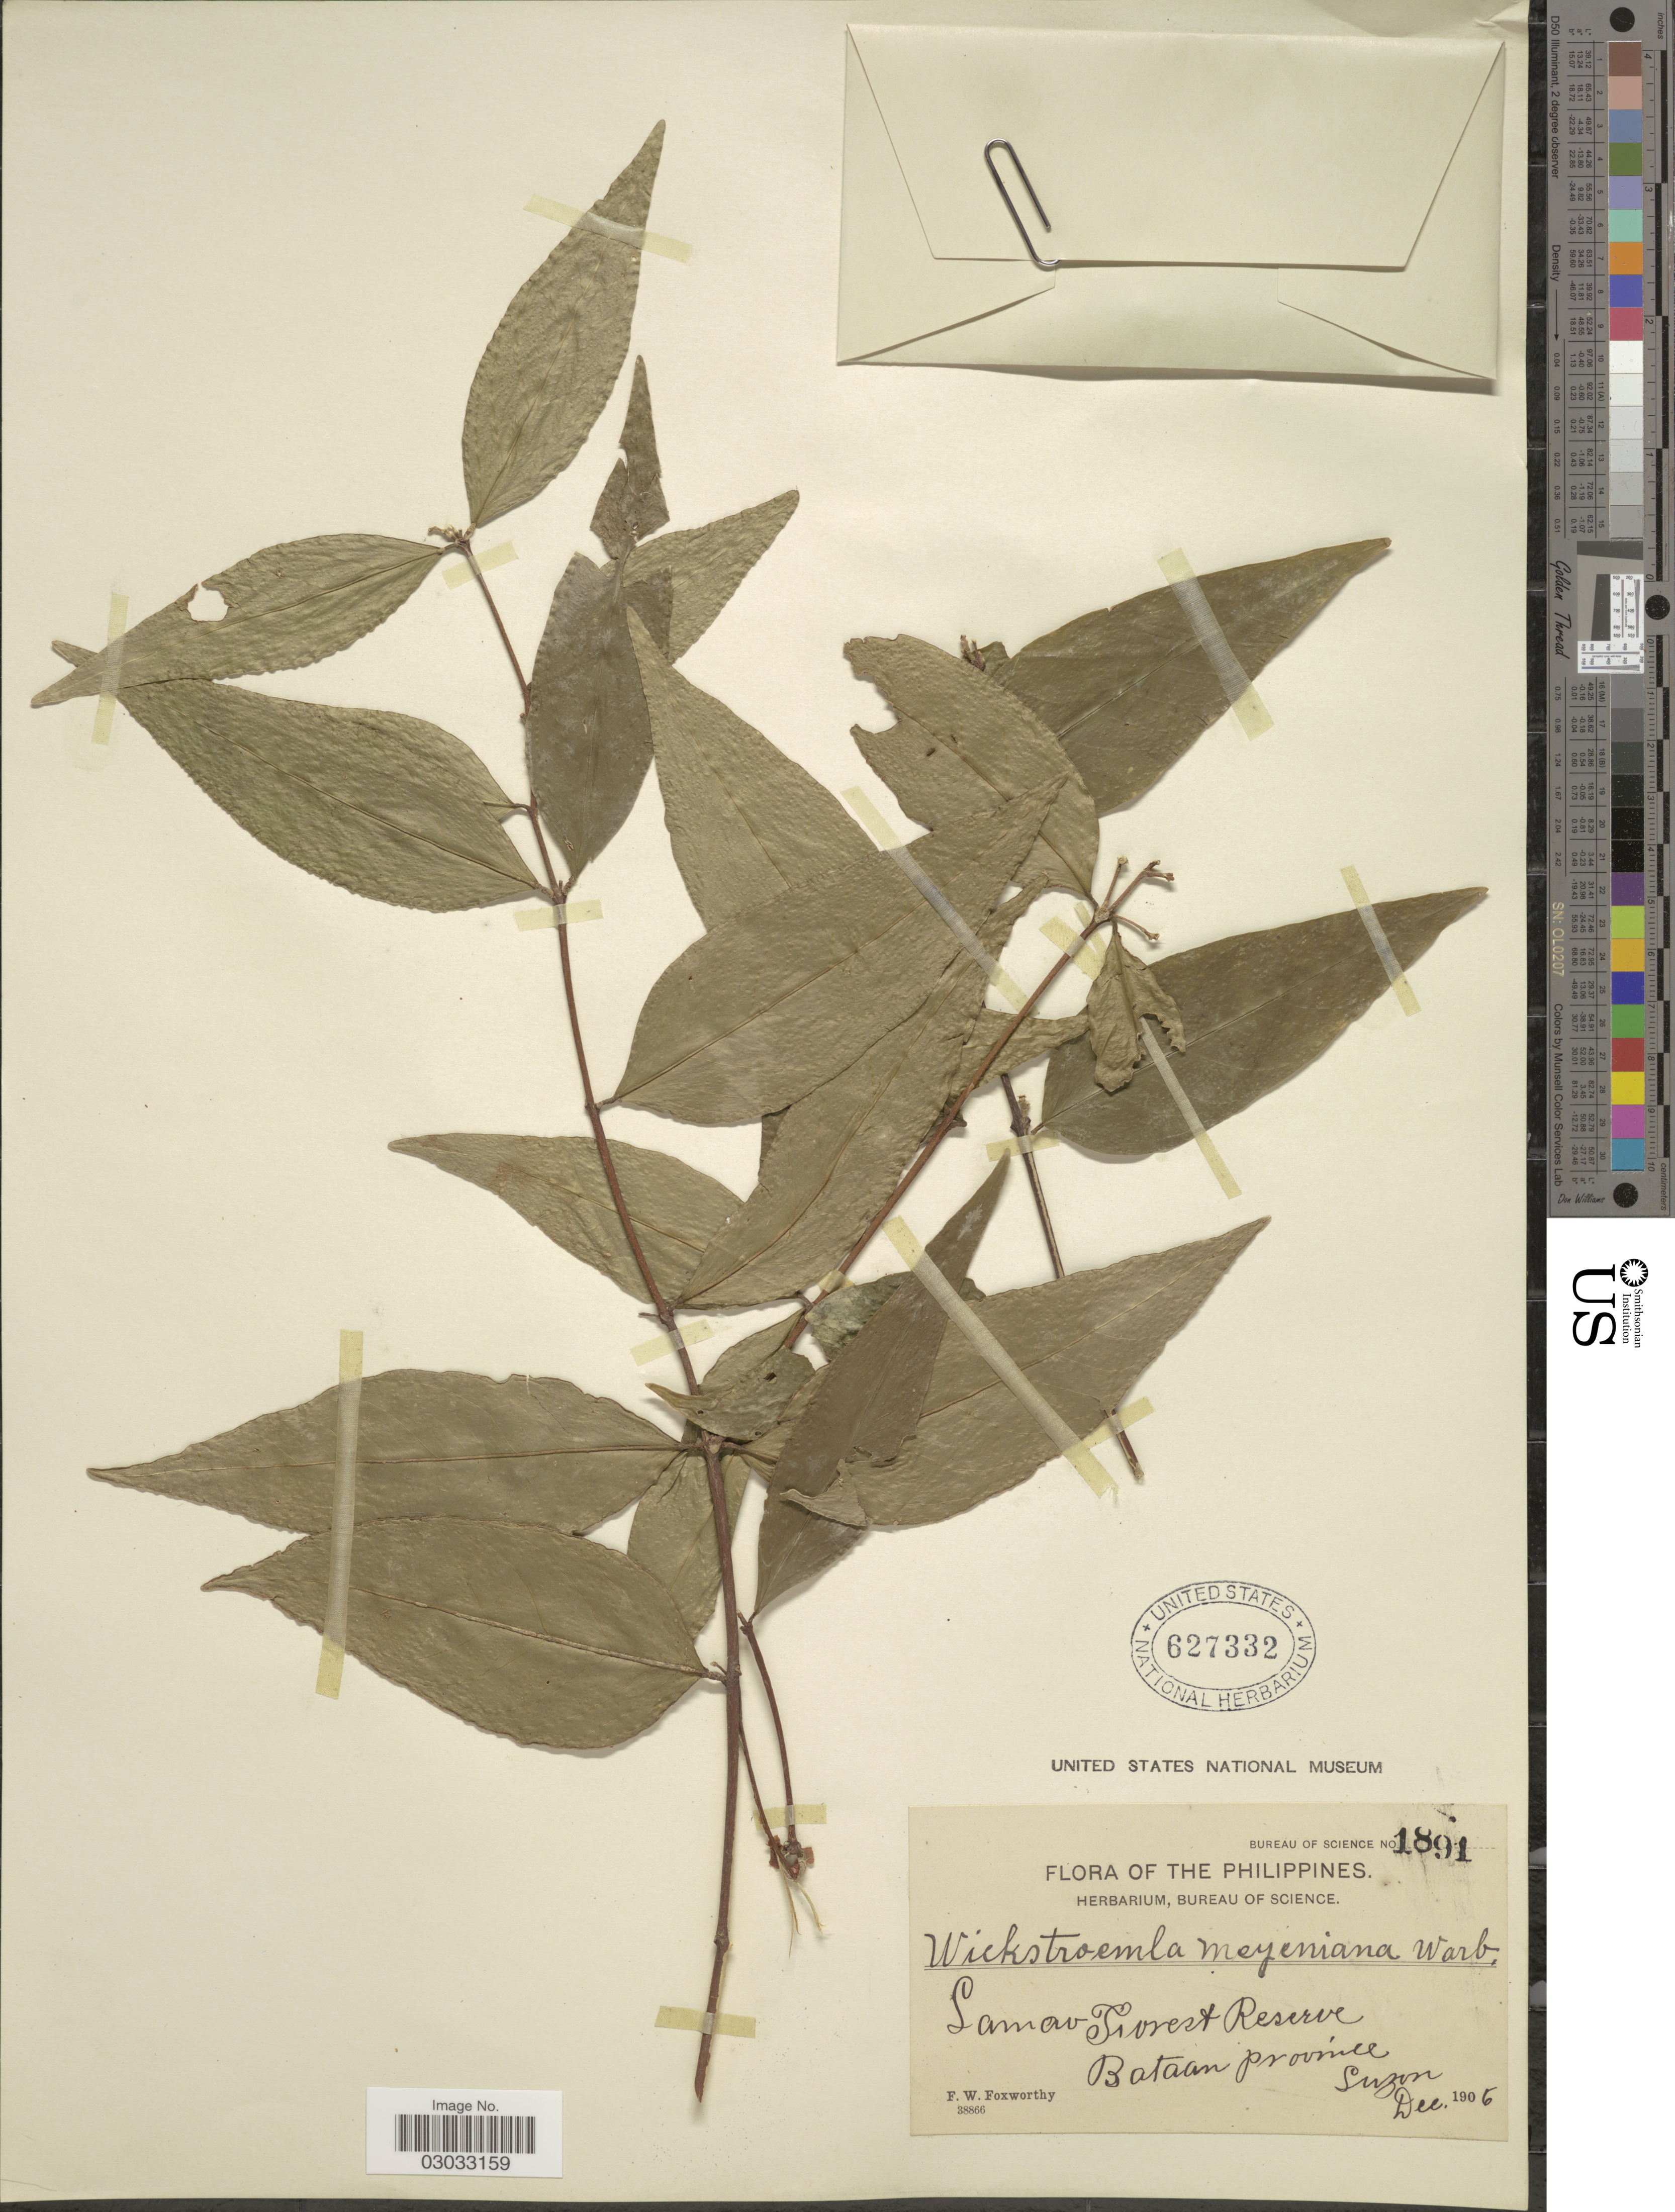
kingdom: Plantae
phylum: Tracheophyta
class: Magnoliopsida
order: Malvales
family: Thymelaeaceae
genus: Wikstroemia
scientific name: Wikstroemia meyeniana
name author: Warb.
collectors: F. W. Foxworthy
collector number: Bureau of Science 1891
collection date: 1906-12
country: Philippines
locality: Lamao Forest Reserve, Bataan province, Luzon.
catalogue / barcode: US 627332